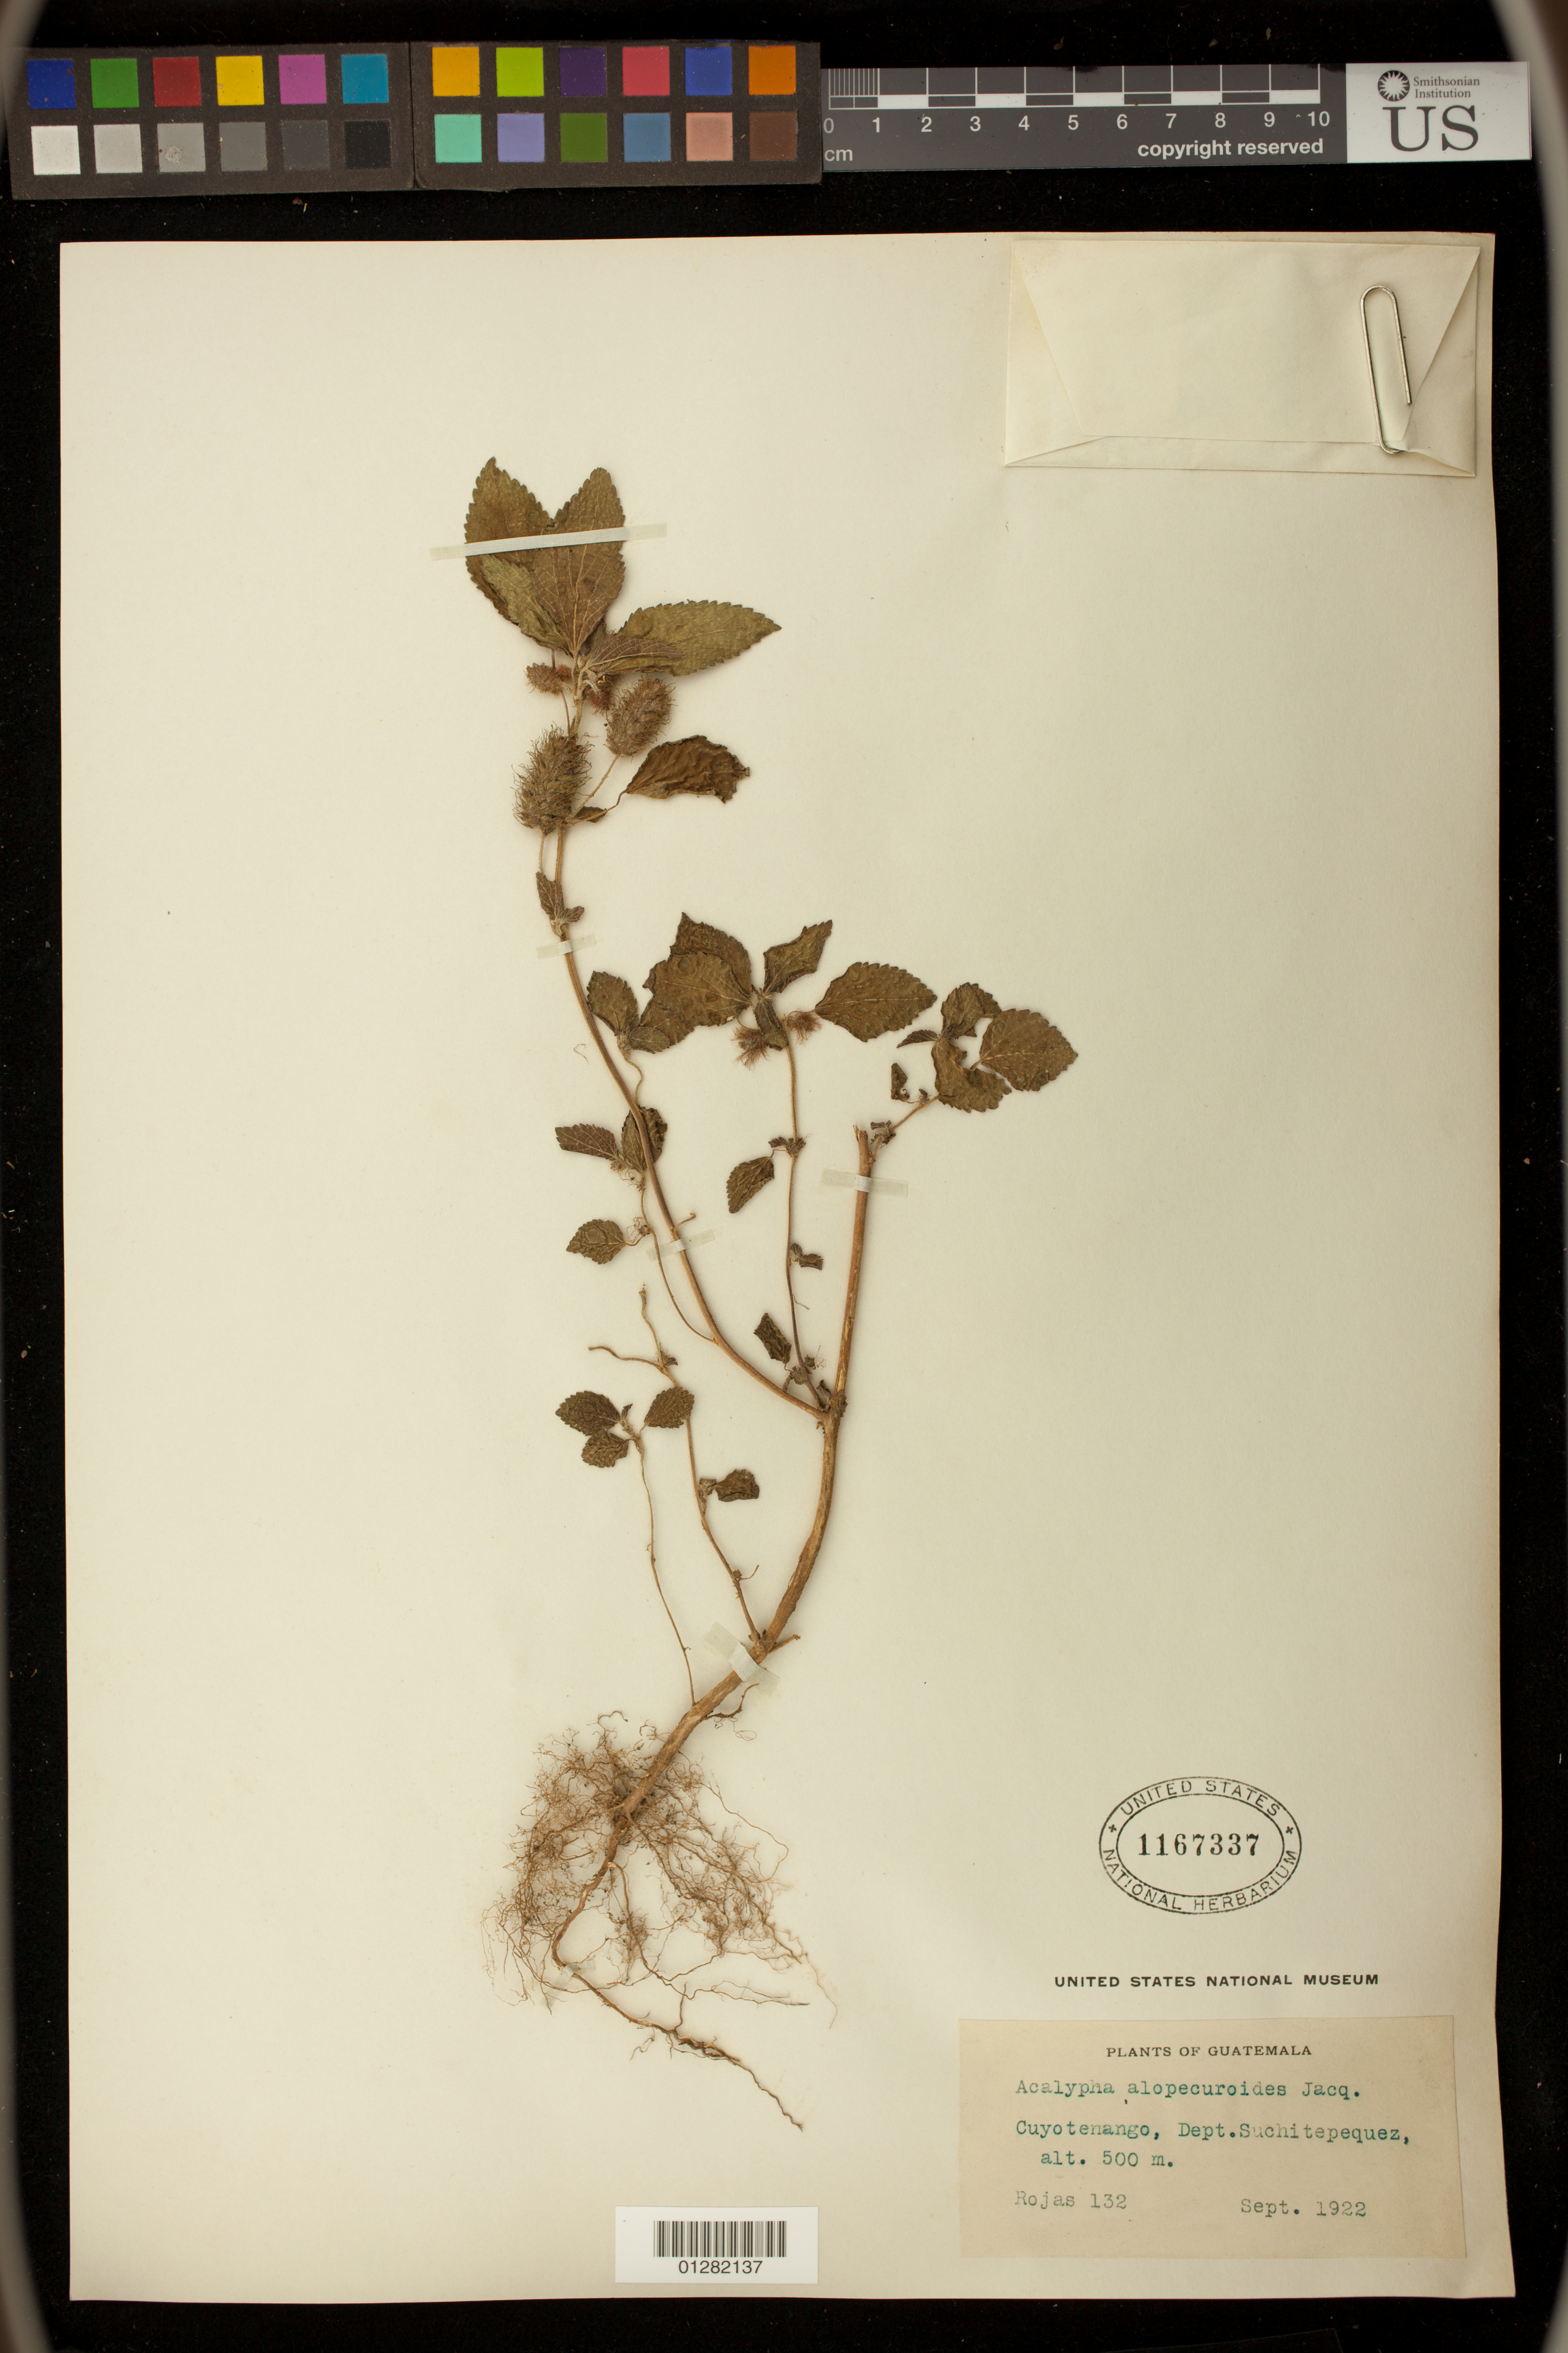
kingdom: Plantae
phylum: Tracheophyta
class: Magnoliopsida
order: Malpighiales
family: Euphorbiaceae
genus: Acalypha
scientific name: Acalypha arvensis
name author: Poepp.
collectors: Rojas, --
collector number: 132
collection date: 1922-09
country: Guatemala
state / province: Suchitepéquez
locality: Cuyotenango, Dept. Suchitepequez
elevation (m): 500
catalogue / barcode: US 1167337